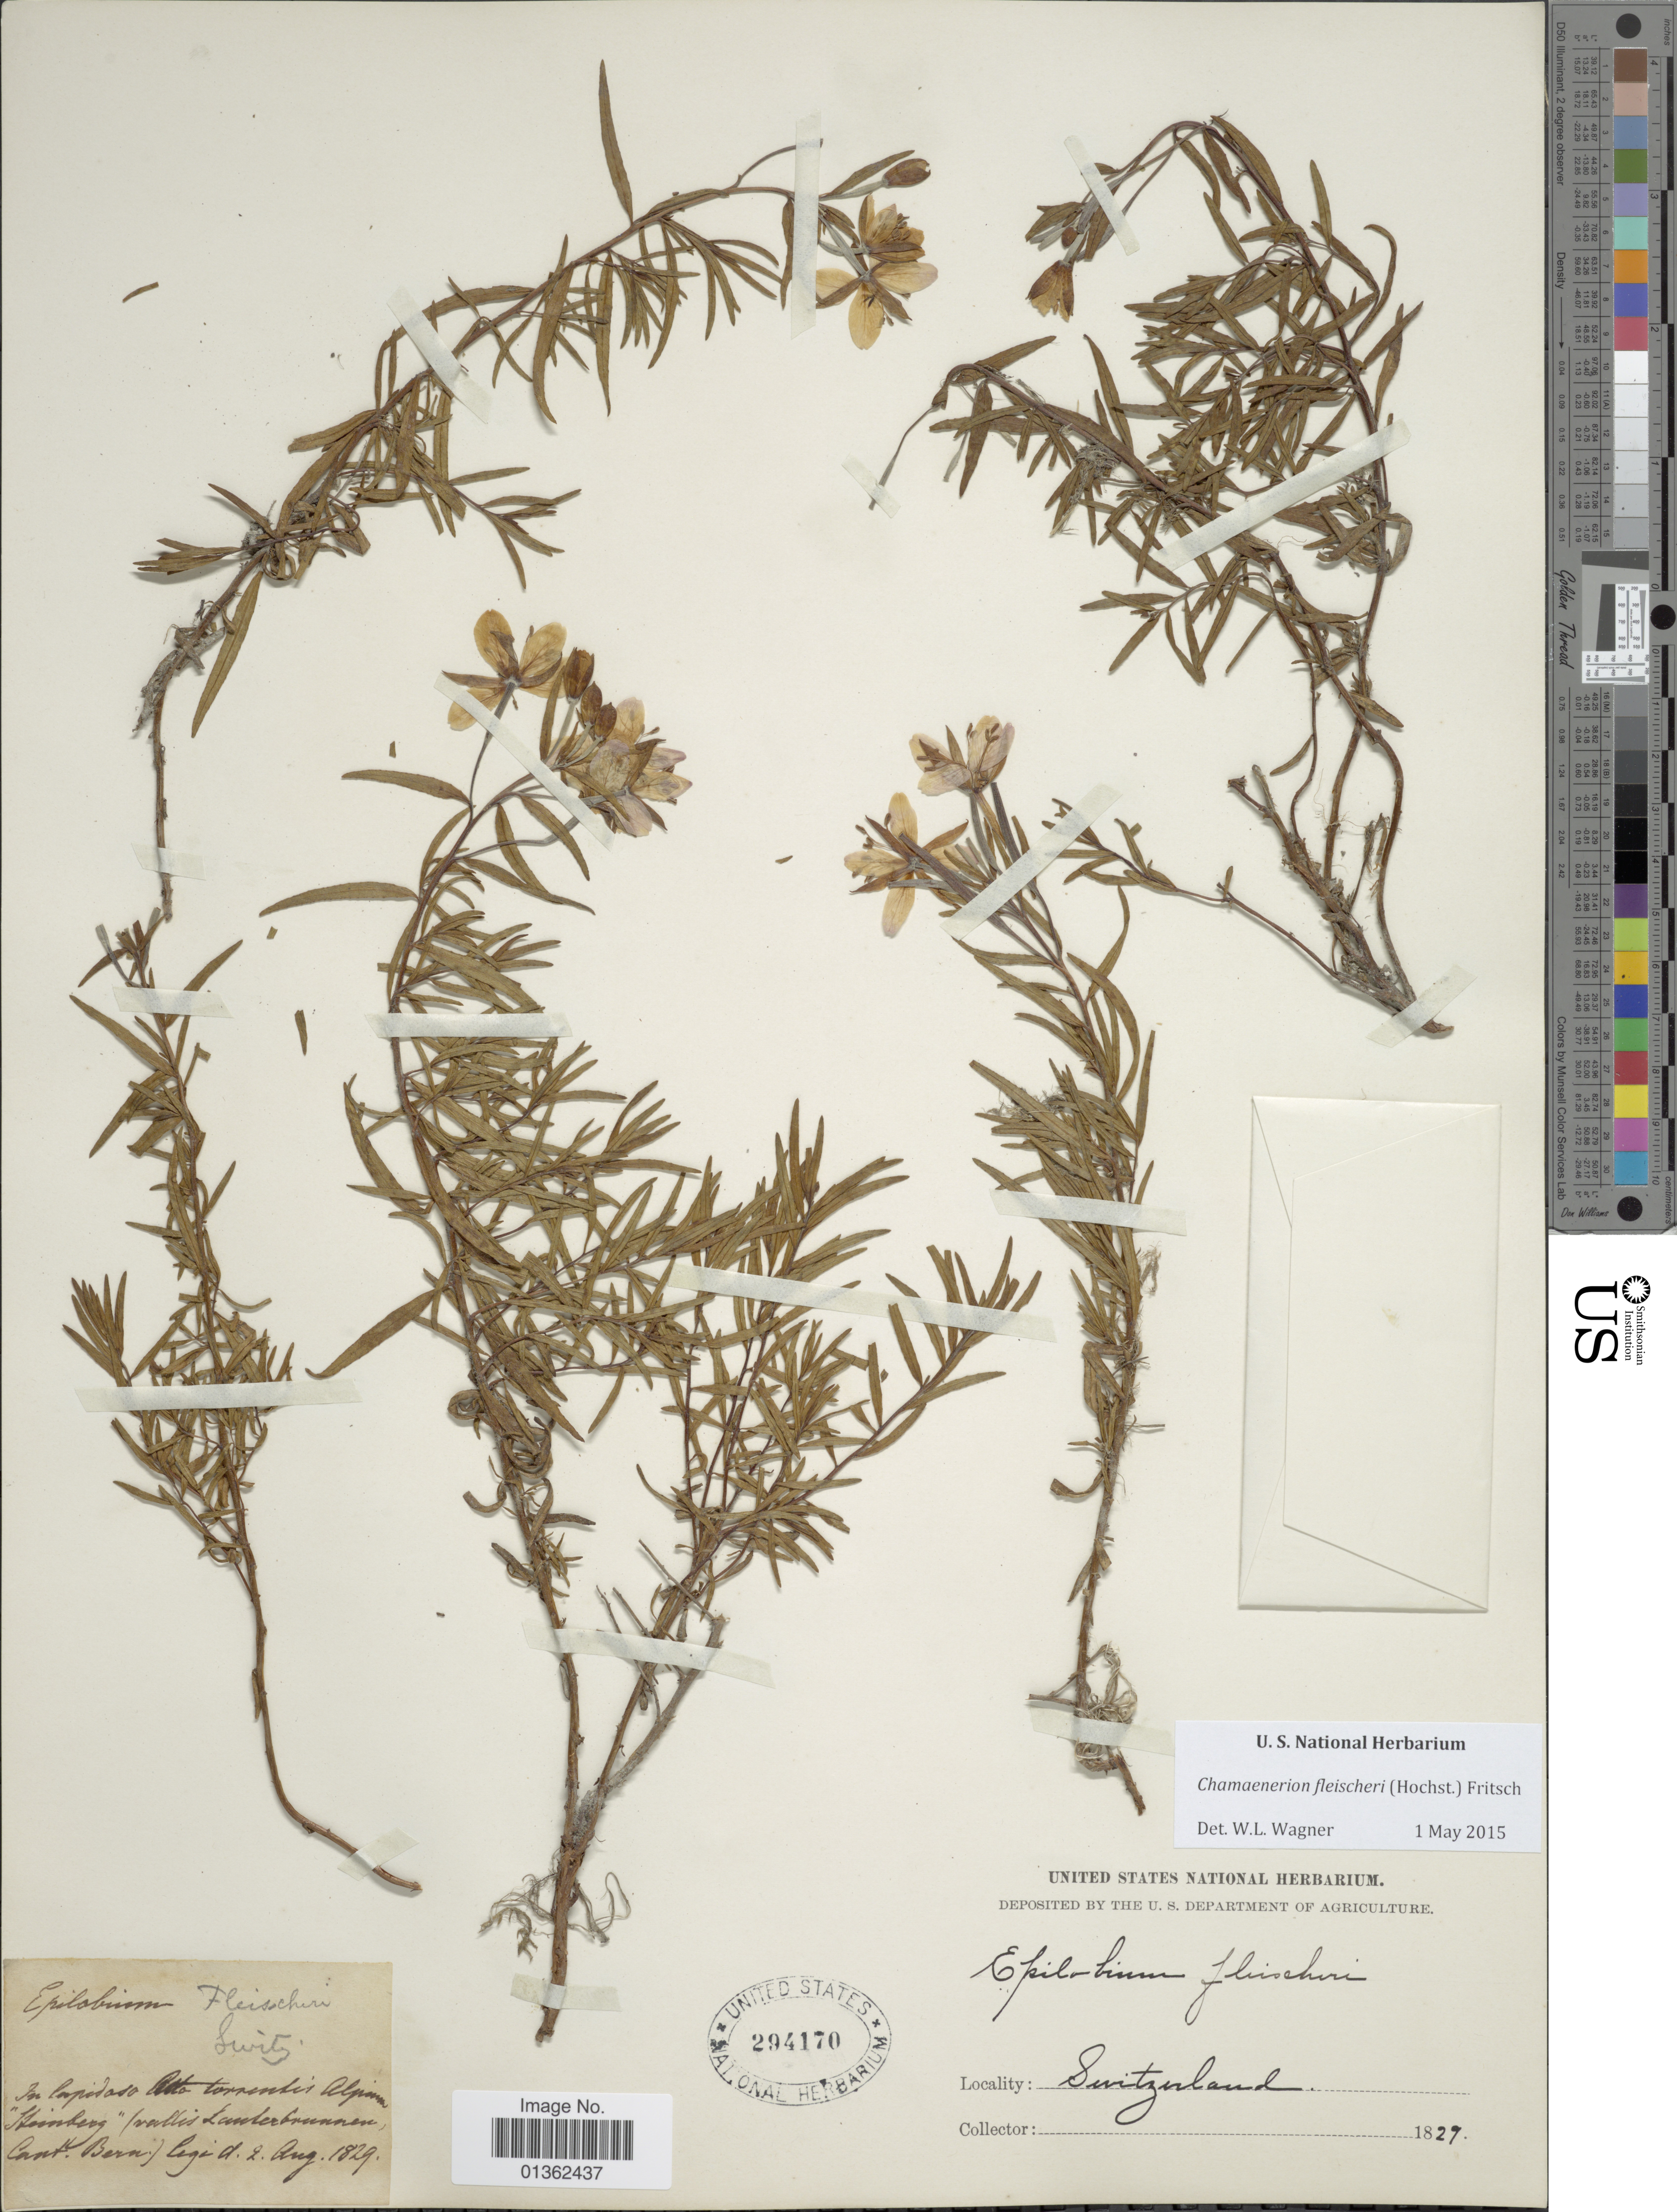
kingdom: Plantae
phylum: Tracheophyta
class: Magnoliopsida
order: Myrtales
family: Onagraceae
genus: Chamaenerion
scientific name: Chamaenerion fleischeri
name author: (Hochst.) Fritsch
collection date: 1829-08-02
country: Switzerland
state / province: Bern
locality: In lapidoso torrentis Alpinum "Steinberg" (vallis Lauterbrunnen). Cant. Bern.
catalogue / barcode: US 294170